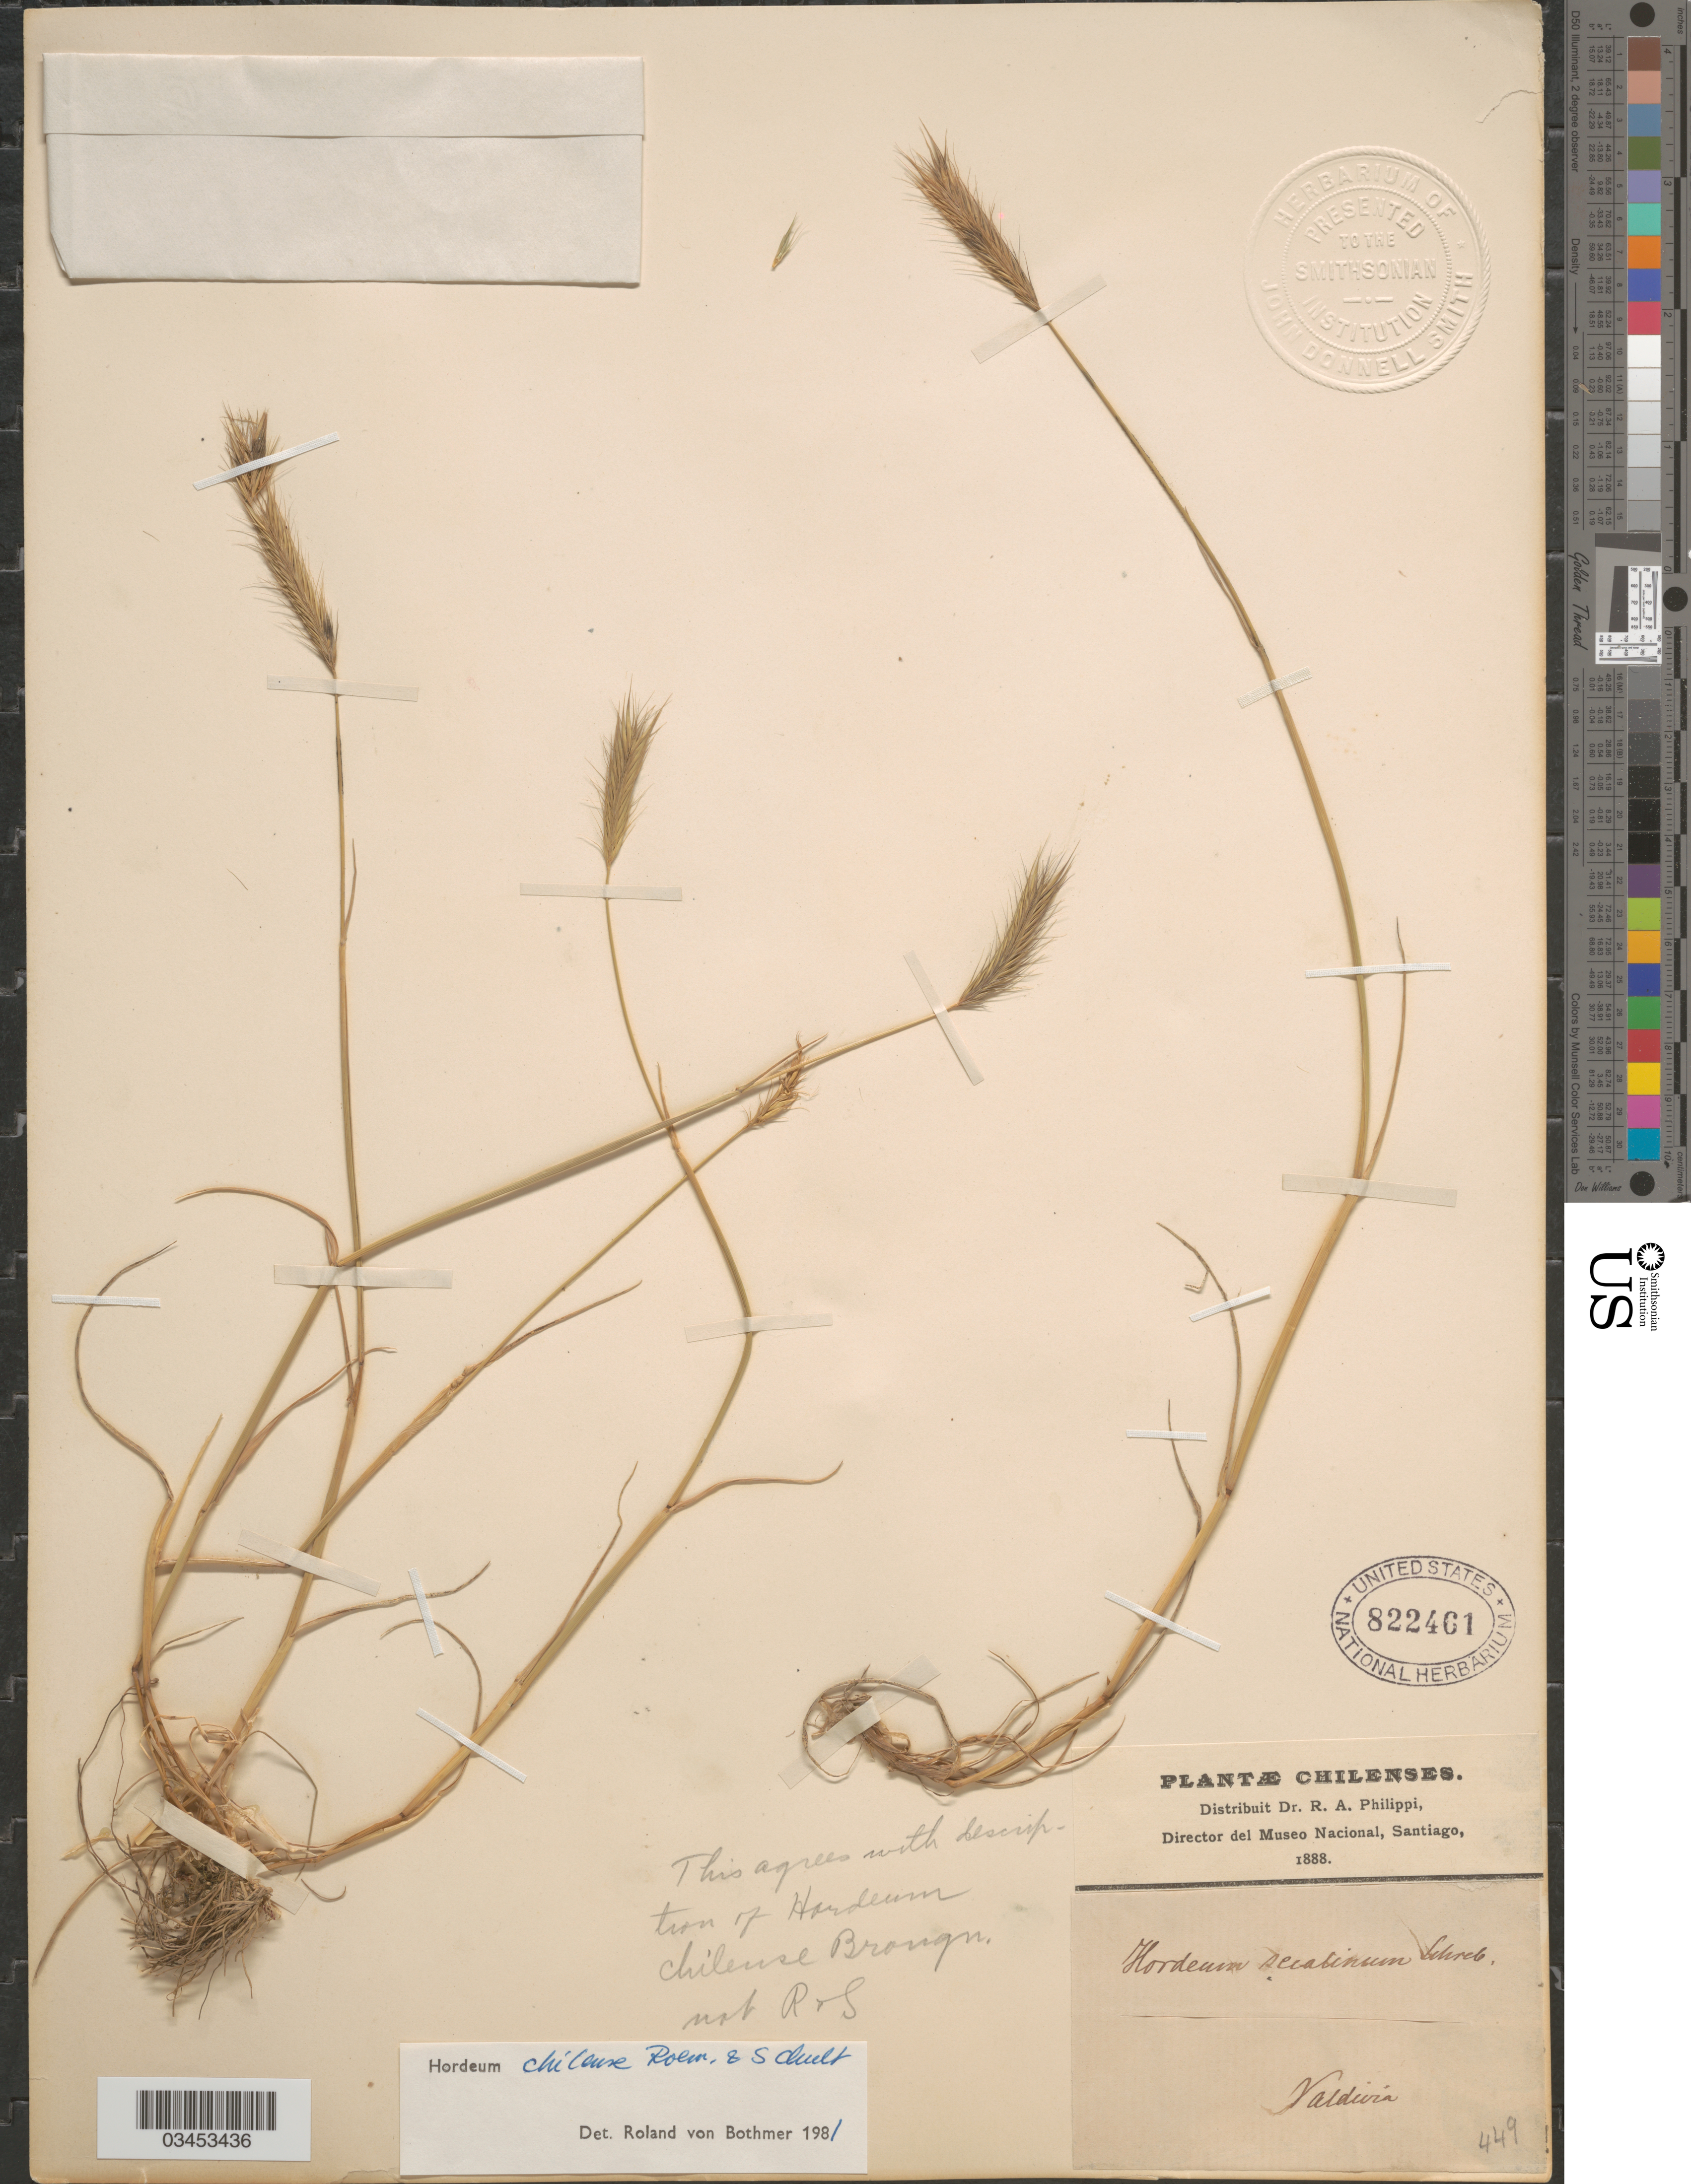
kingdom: Plantae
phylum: Tracheophyta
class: Liliopsida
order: Poales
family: Poaceae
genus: Hordeum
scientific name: Hordeum comosum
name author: J. Presl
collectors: ex. herb. R.A. Philippi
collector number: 449?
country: Chile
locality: Valdivia.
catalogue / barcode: US 822461